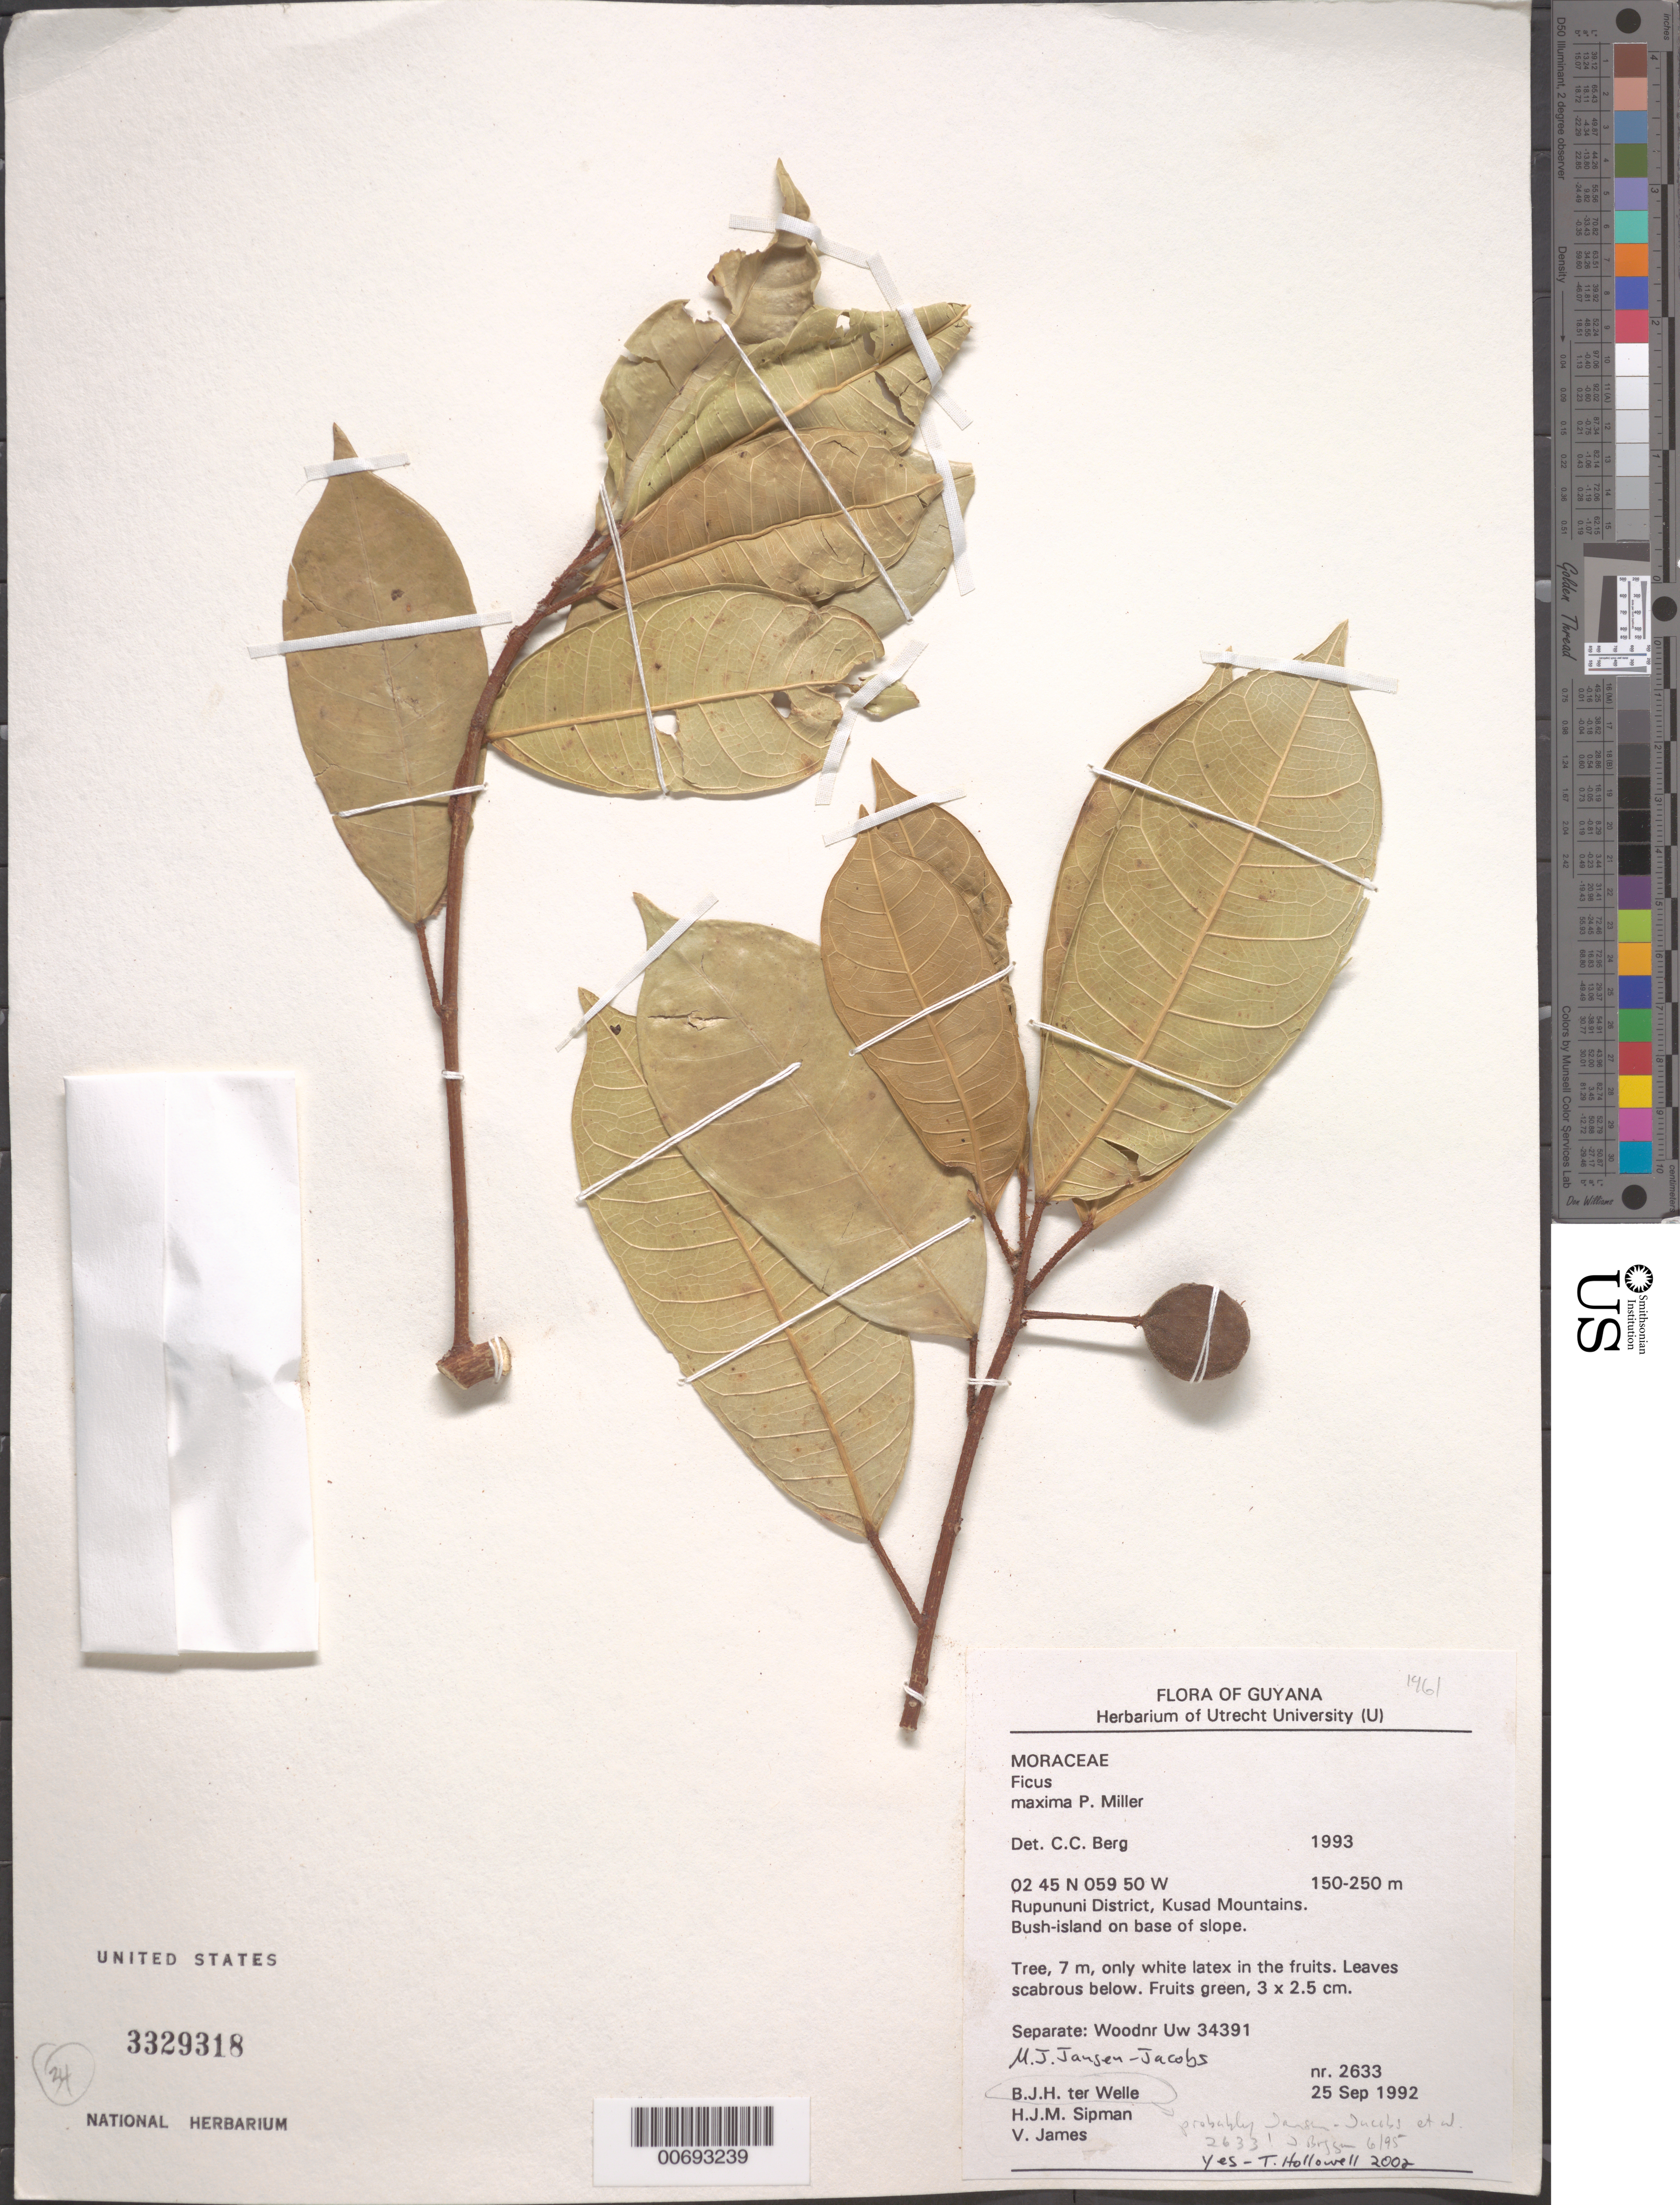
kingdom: Plantae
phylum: Tracheophyta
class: Magnoliopsida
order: Rosales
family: Moraceae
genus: Ficus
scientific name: Ficus maxima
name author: Mill.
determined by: Berg, C. C.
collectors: M. J. Jansen-Jacobs, B. Welle, H. J. M. Sipman & V. James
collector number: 2633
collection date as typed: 25-Sep-92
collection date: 1992-09-25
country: Guyana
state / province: U. Takutu-U. Essequibo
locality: Kusad Mountains, Rupununi District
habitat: Bush island on base of slope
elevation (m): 150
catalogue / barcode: US 3329318